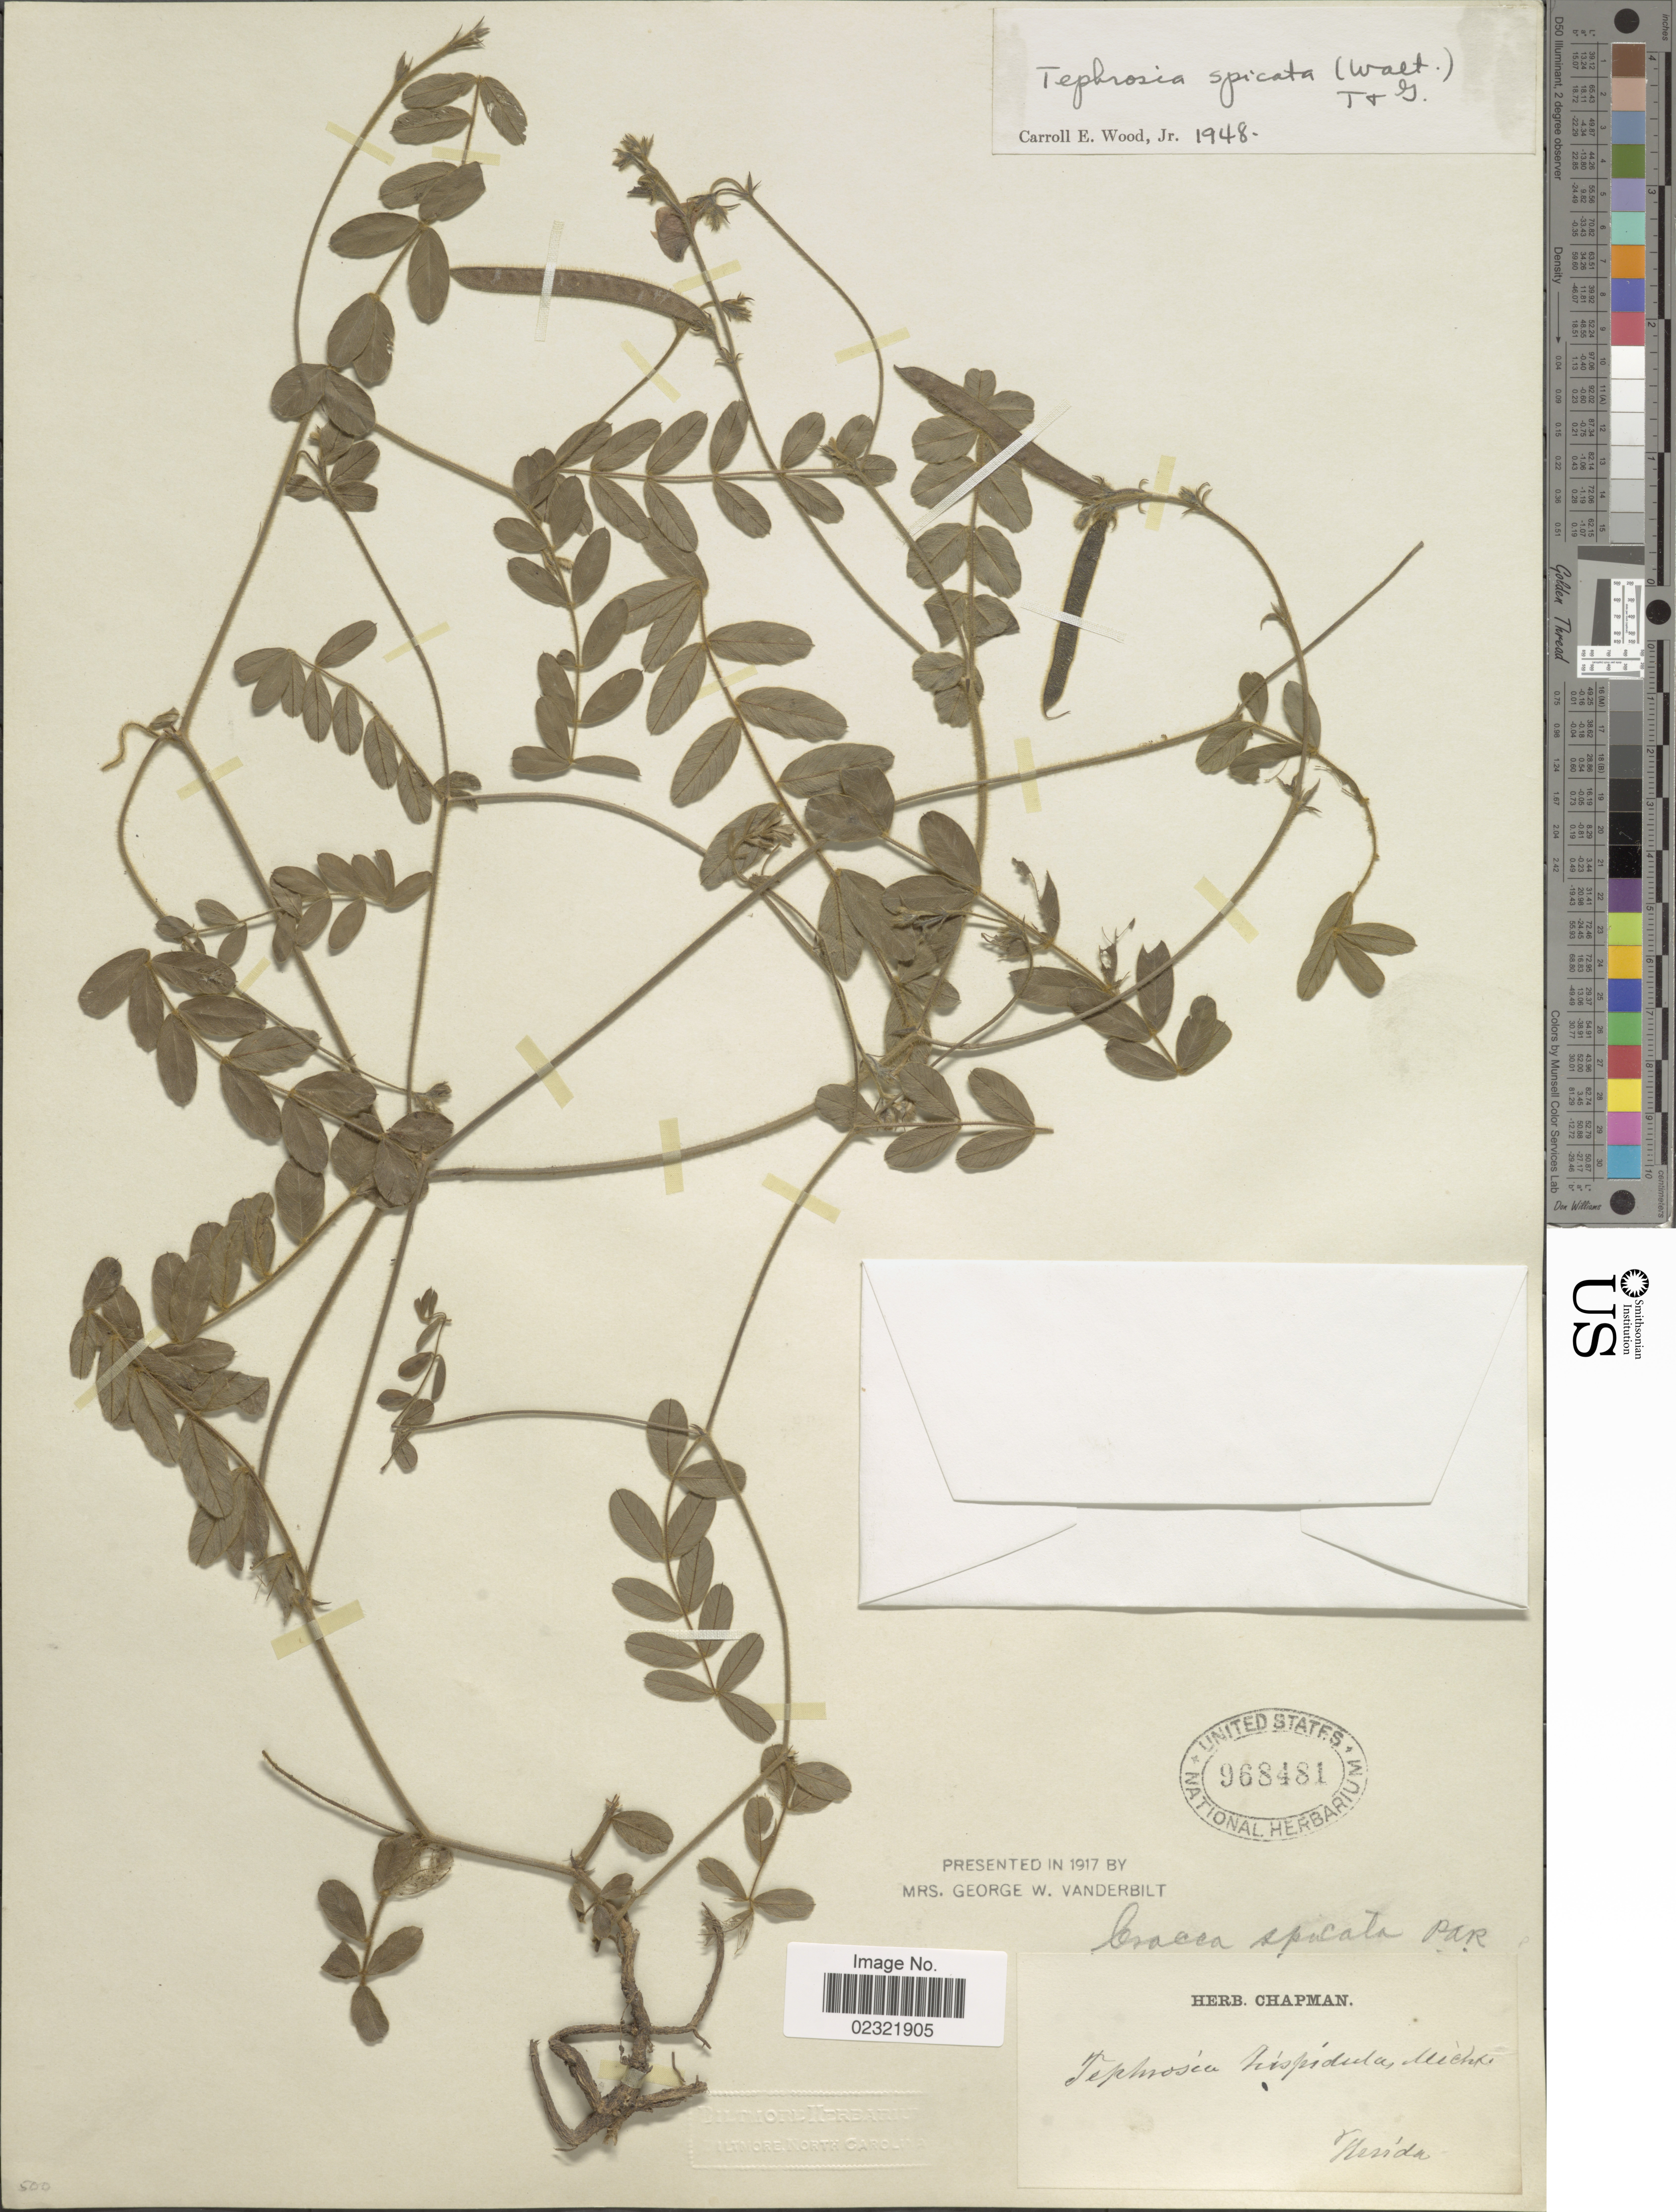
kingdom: Plantae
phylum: Tracheophyta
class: Magnoliopsida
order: Fabales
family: Fabaceae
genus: Tephrosia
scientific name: Tephrosia spicata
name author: (Walter) Torr. & A. Gray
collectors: ex herb. Chapman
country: United States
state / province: Florida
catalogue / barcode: US 968481